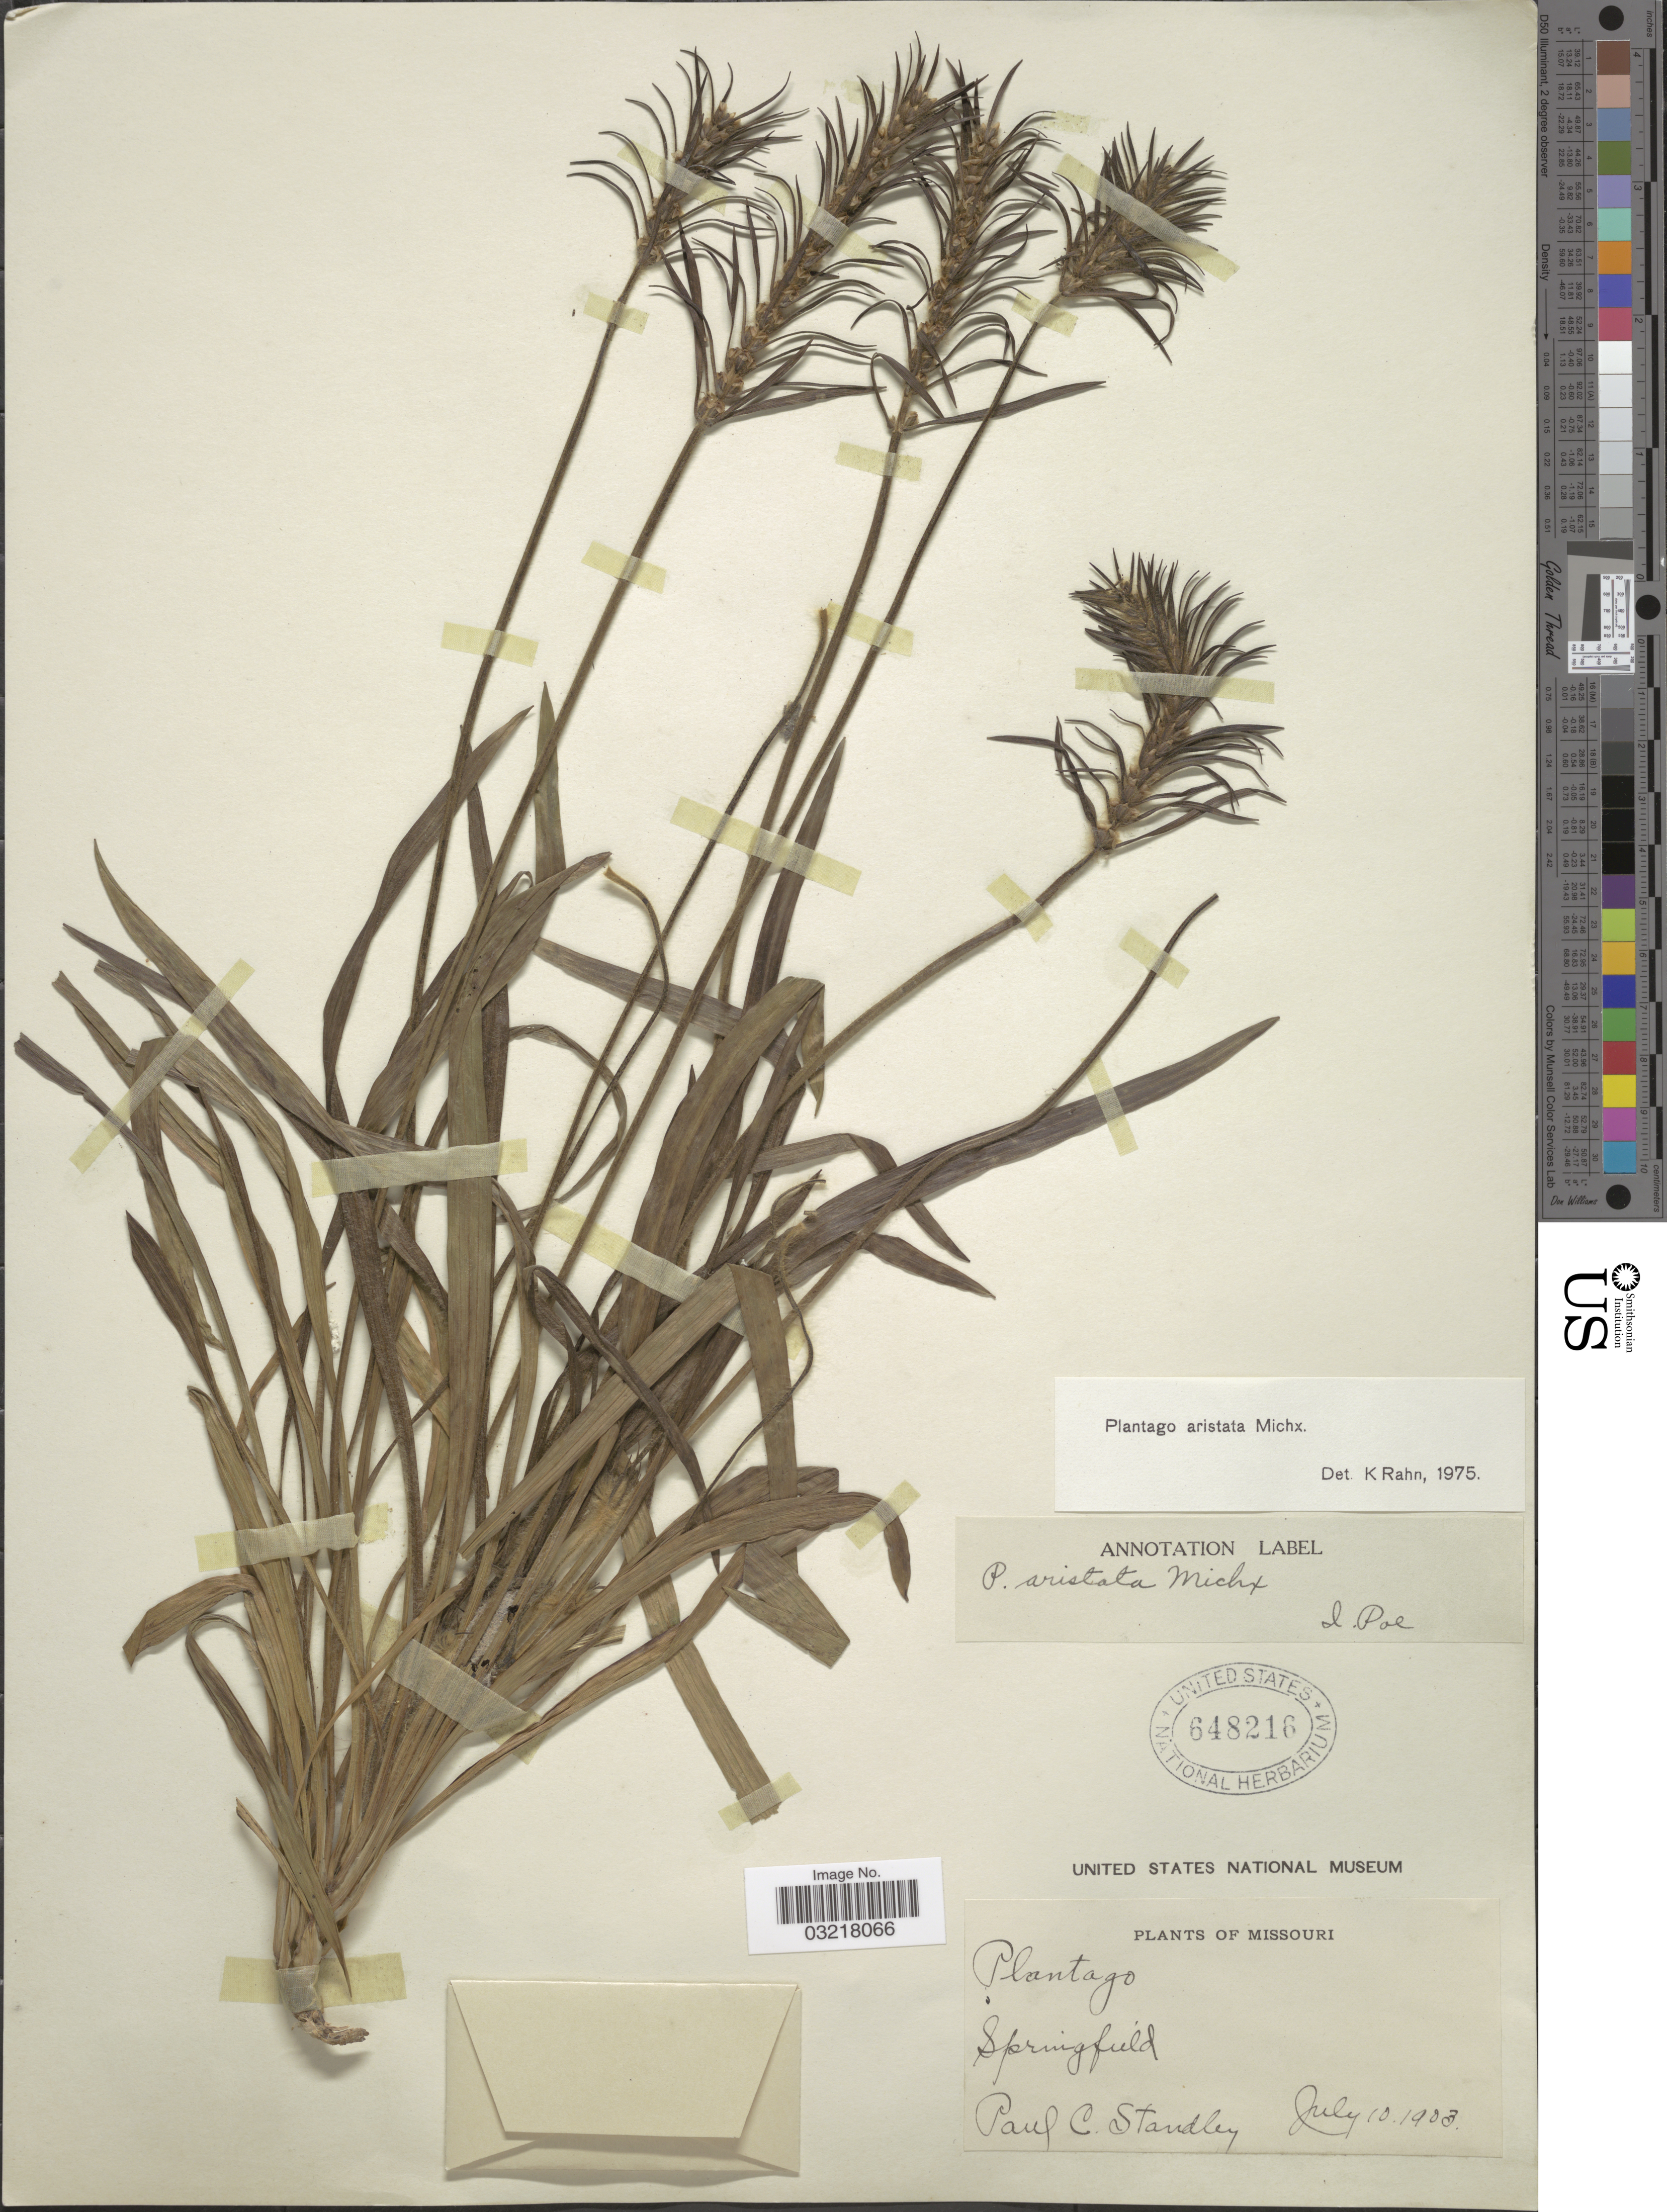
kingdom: Plantae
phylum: Tracheophyta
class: Magnoliopsida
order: Lamiales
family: Plantaginaceae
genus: Plantago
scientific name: Plantago aristata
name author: Michx.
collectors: P. C. Standley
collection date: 1903-07-10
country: United States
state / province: Missouri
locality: Springfield.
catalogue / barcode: US 648216